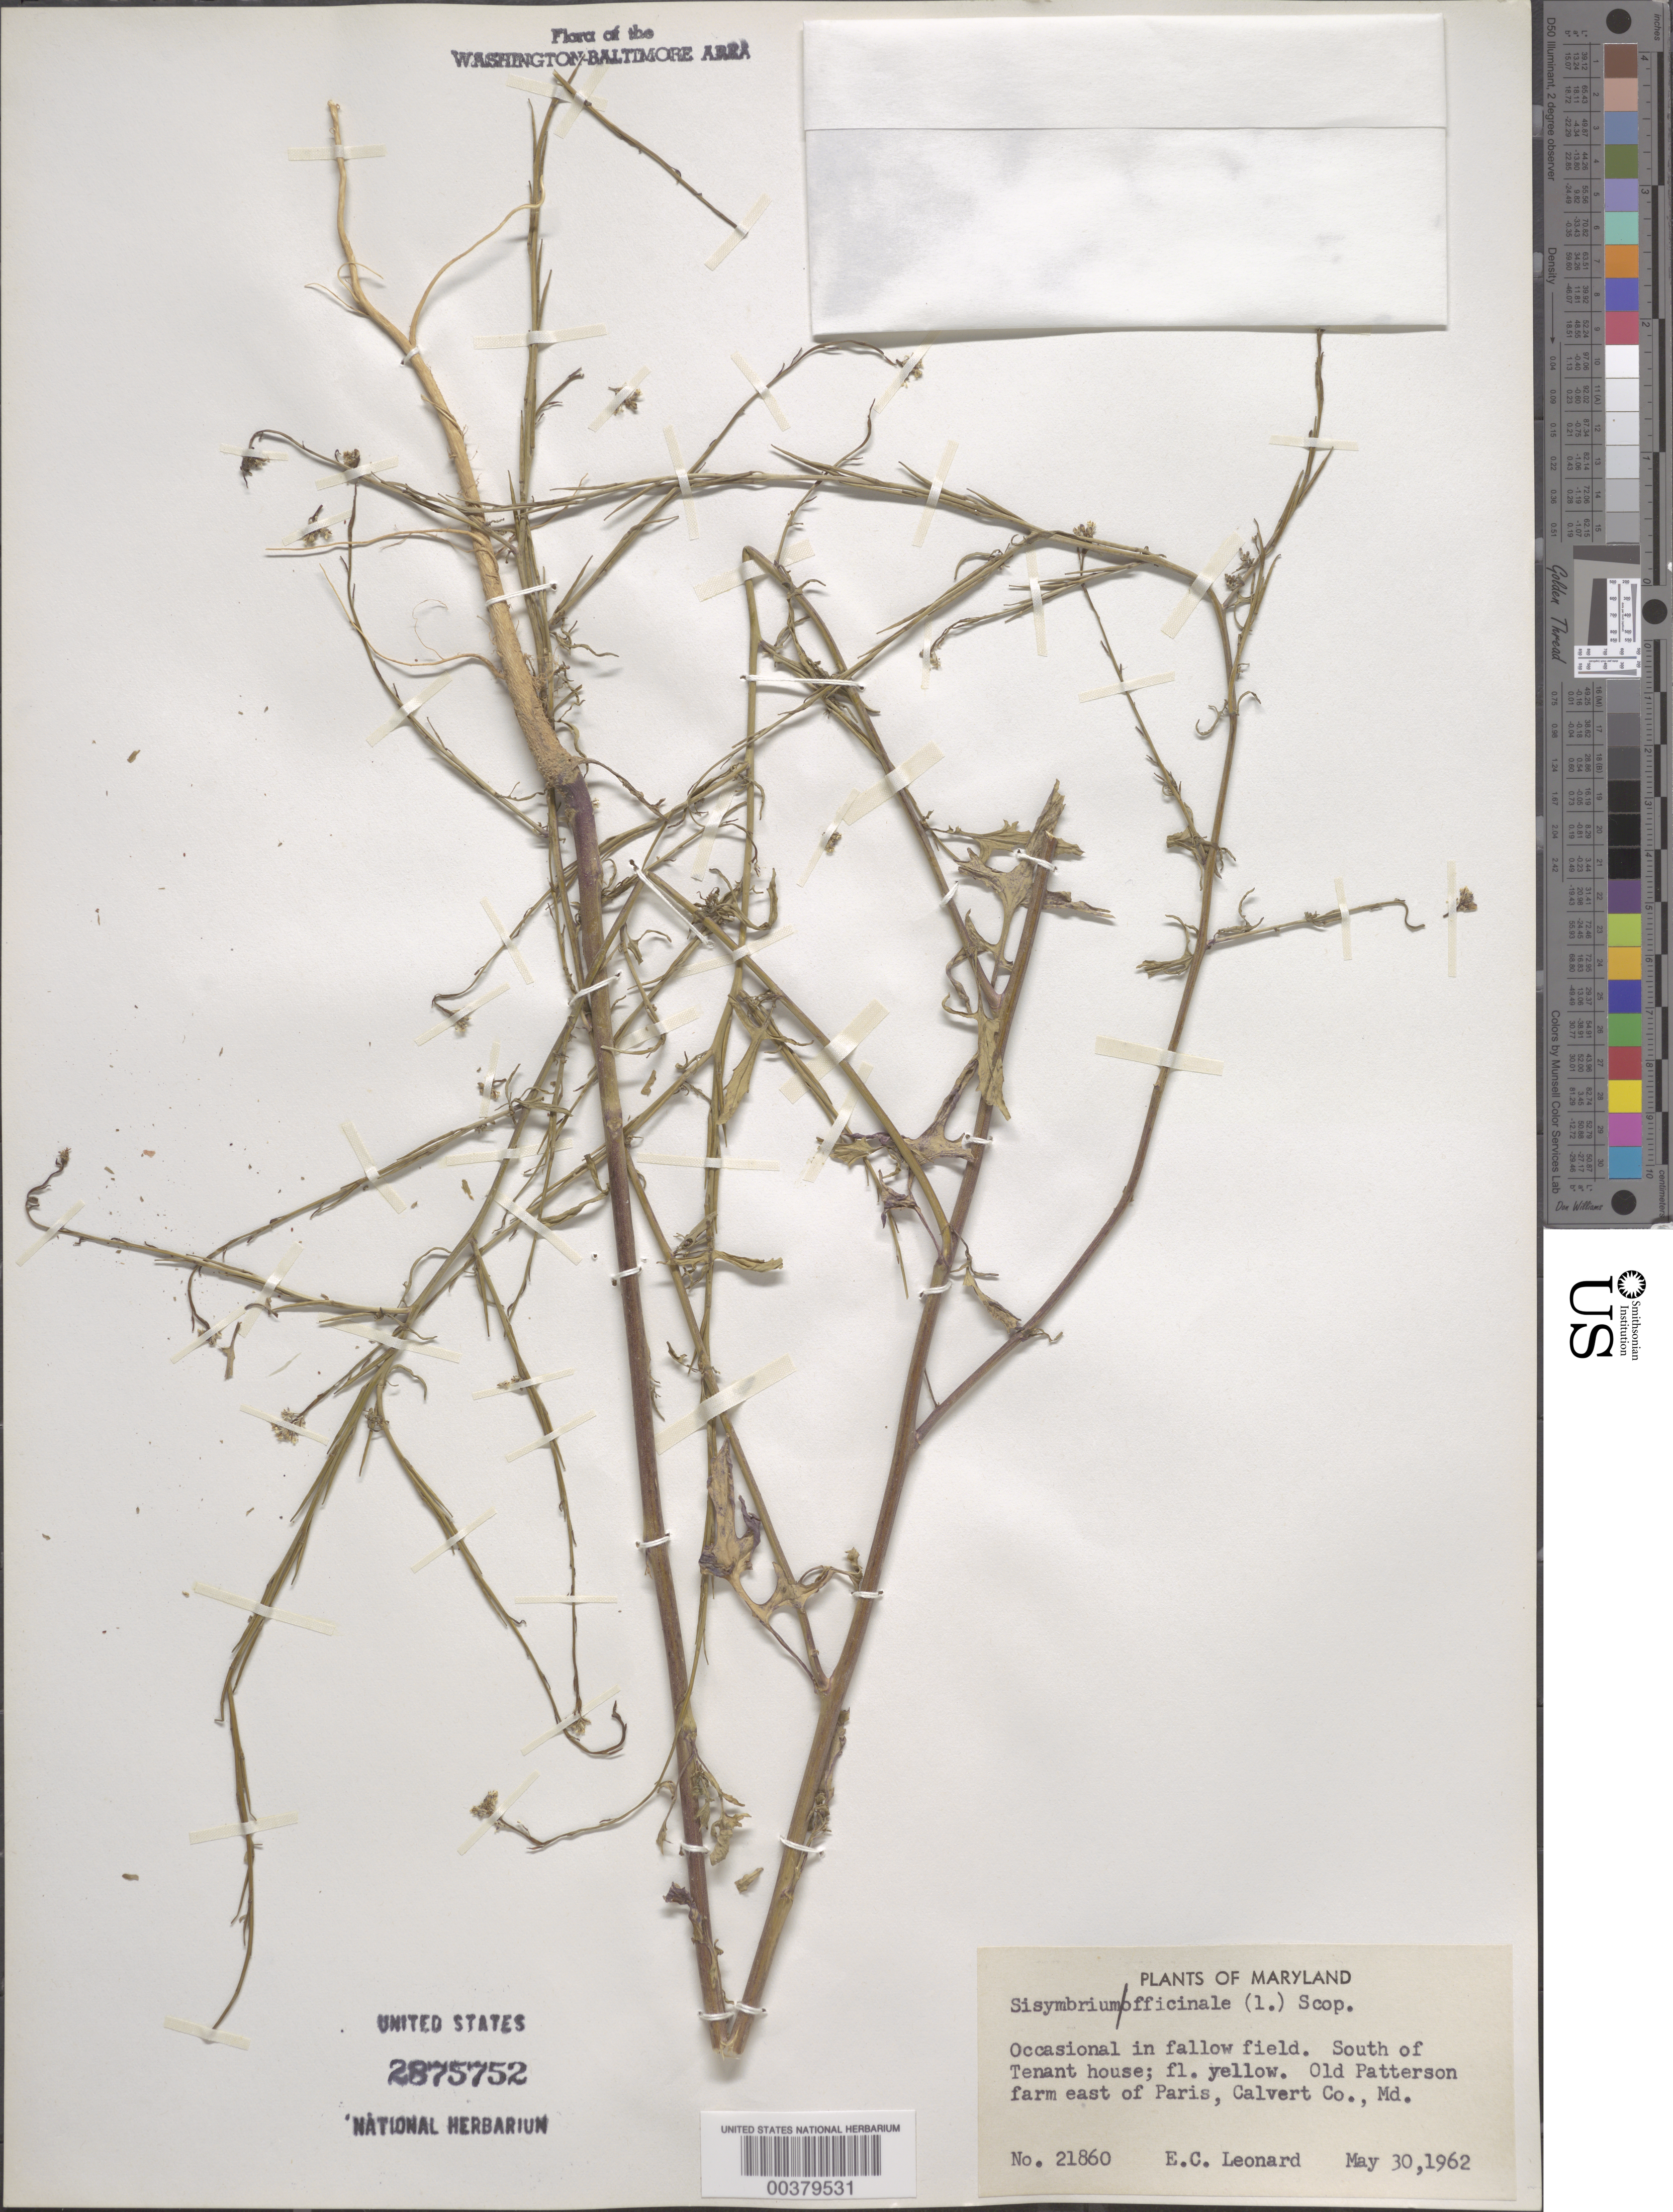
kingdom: Plantae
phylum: Tracheophyta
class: Magnoliopsida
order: Brassicales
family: Brassicaceae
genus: Sisymbrium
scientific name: Sisymbrium officinale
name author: (L.) Scop.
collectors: E. C. Leonard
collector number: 21860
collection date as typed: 30 May 1962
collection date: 1962-05-30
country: United States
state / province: Maryland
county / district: Calvert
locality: E of Paris Old Patterson Farm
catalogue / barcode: US 2875752